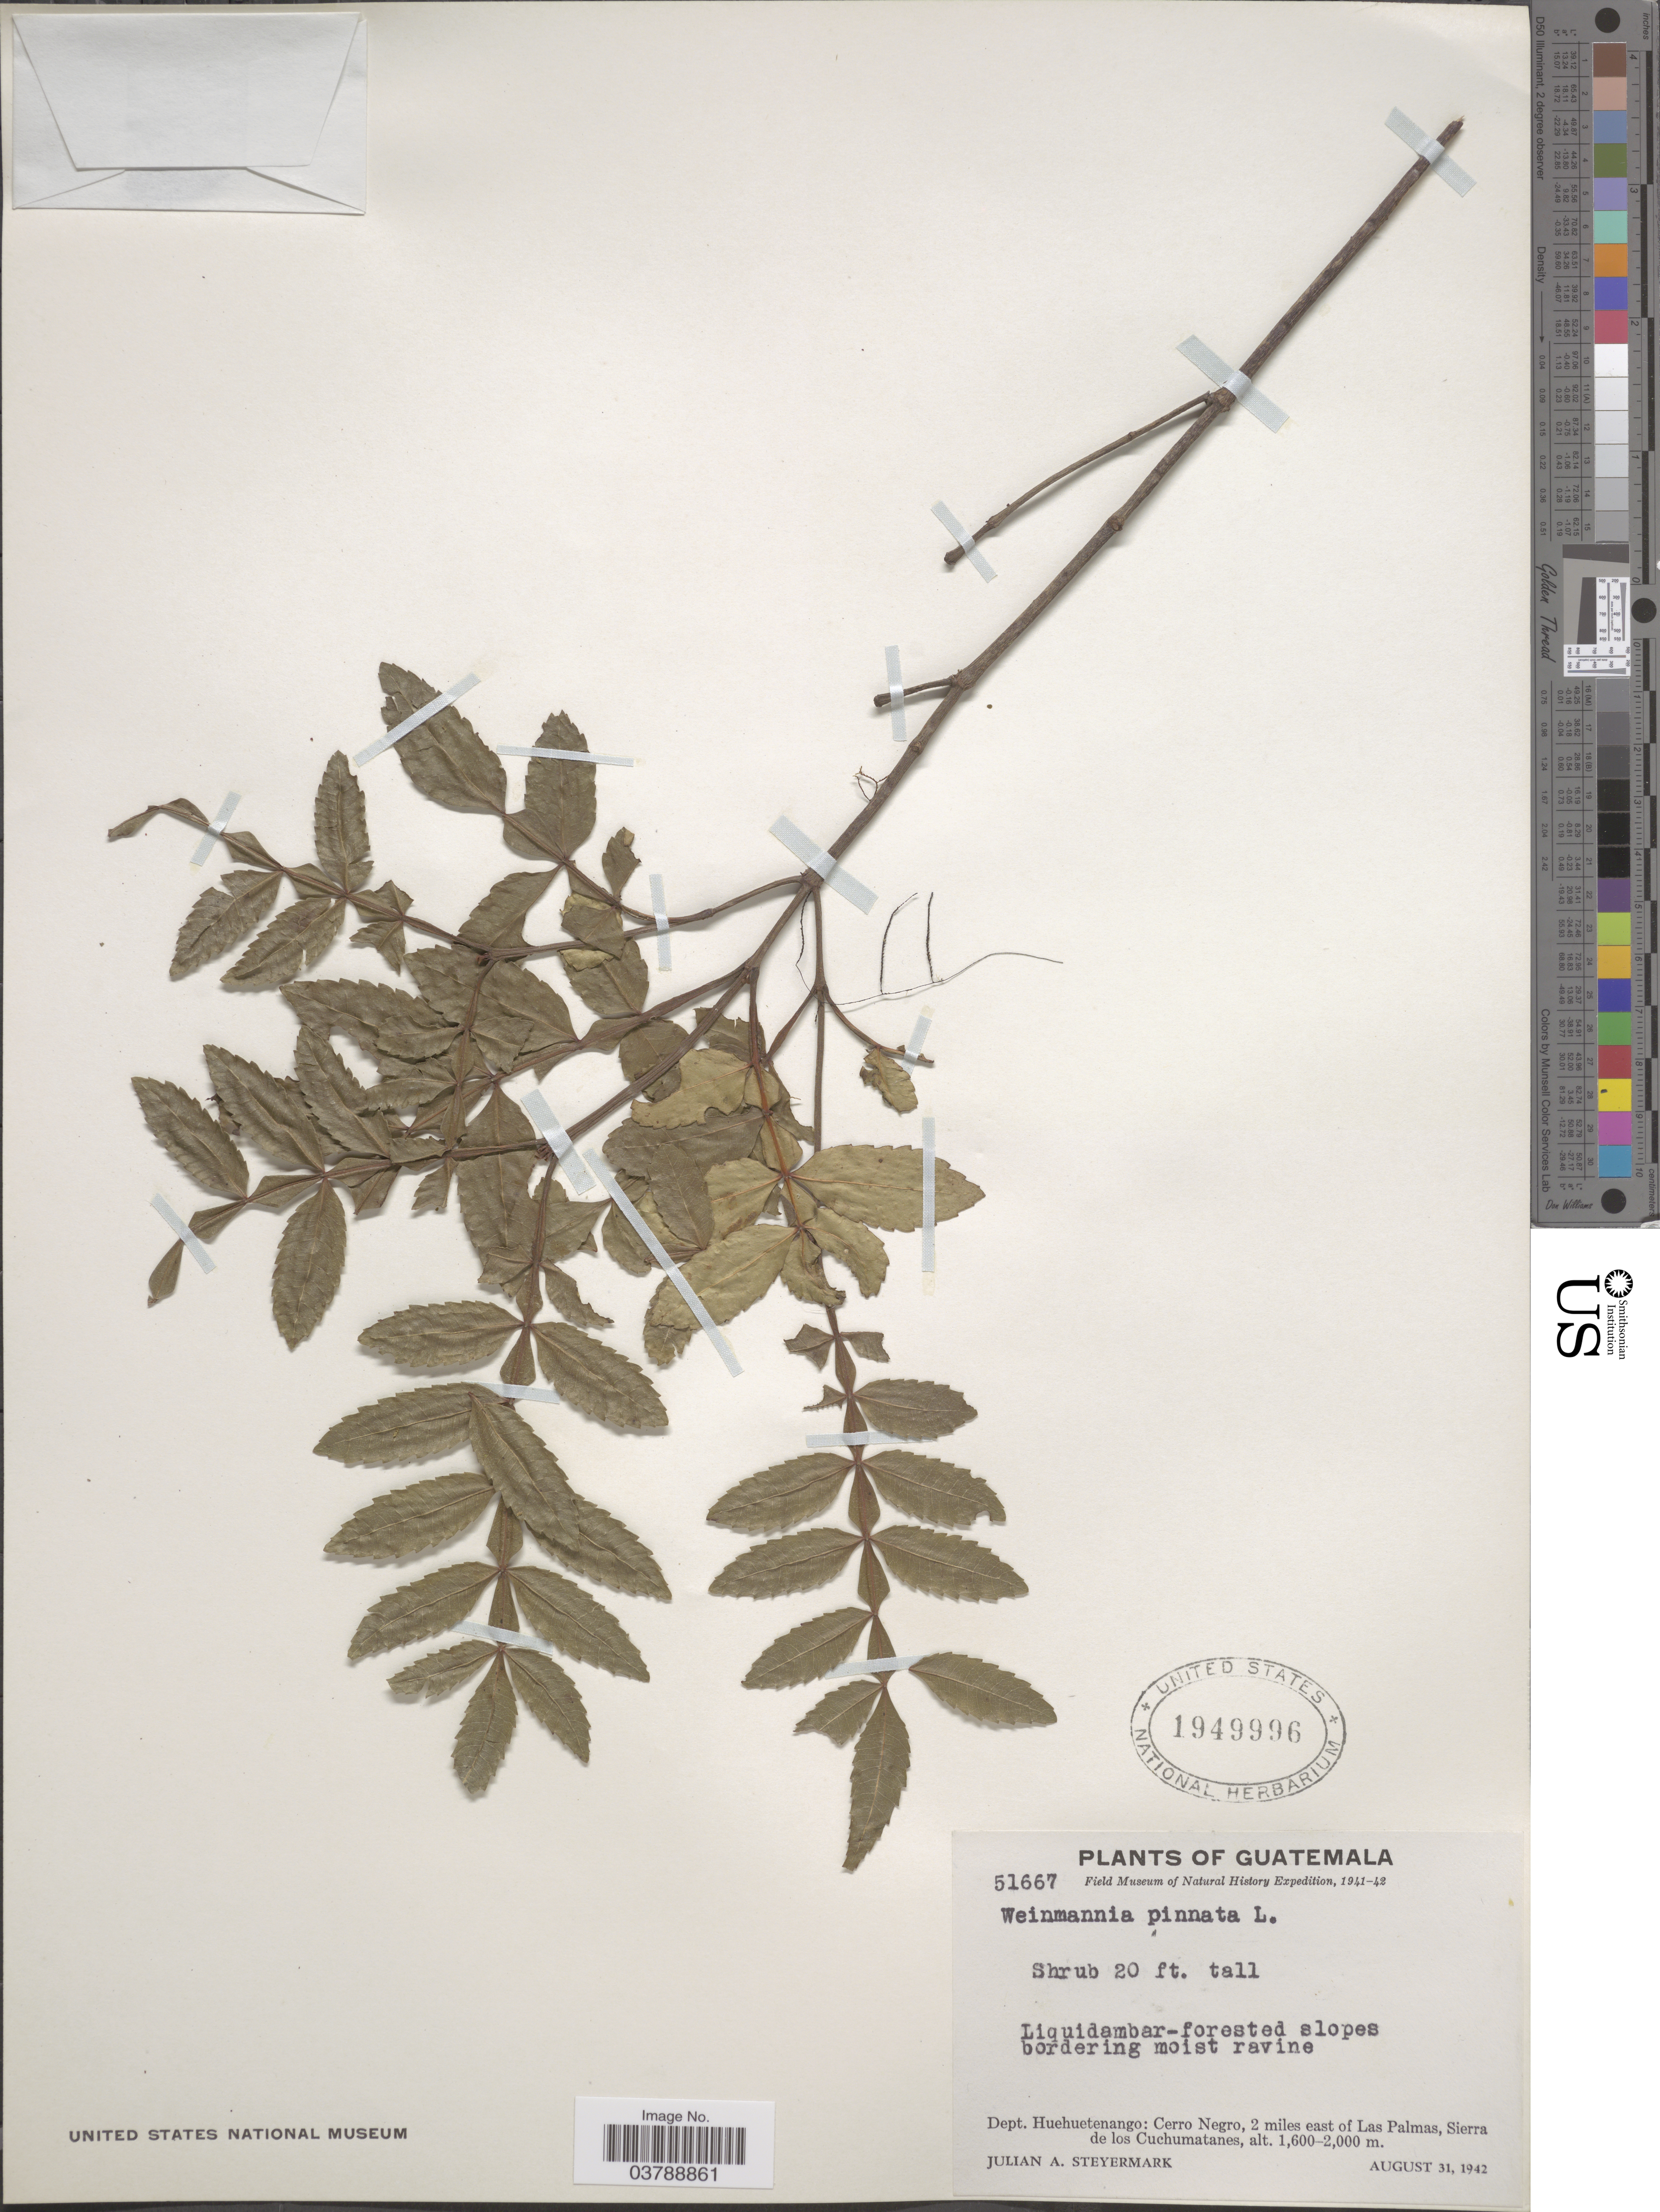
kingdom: Plantae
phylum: Tracheophyta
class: Magnoliopsida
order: Oxalidales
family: Cunoniaceae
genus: Weinmannia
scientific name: Weinmannia pinnata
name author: L.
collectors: J. Steyermark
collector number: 51667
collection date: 1942-08-31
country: Guatemala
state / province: Huehuetenango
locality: Dept. Huehuetenango: Cerro Negrom 2 miles east of Las Palmas, Sierra de los Cuchumatanes.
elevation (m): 1600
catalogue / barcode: US 1949996